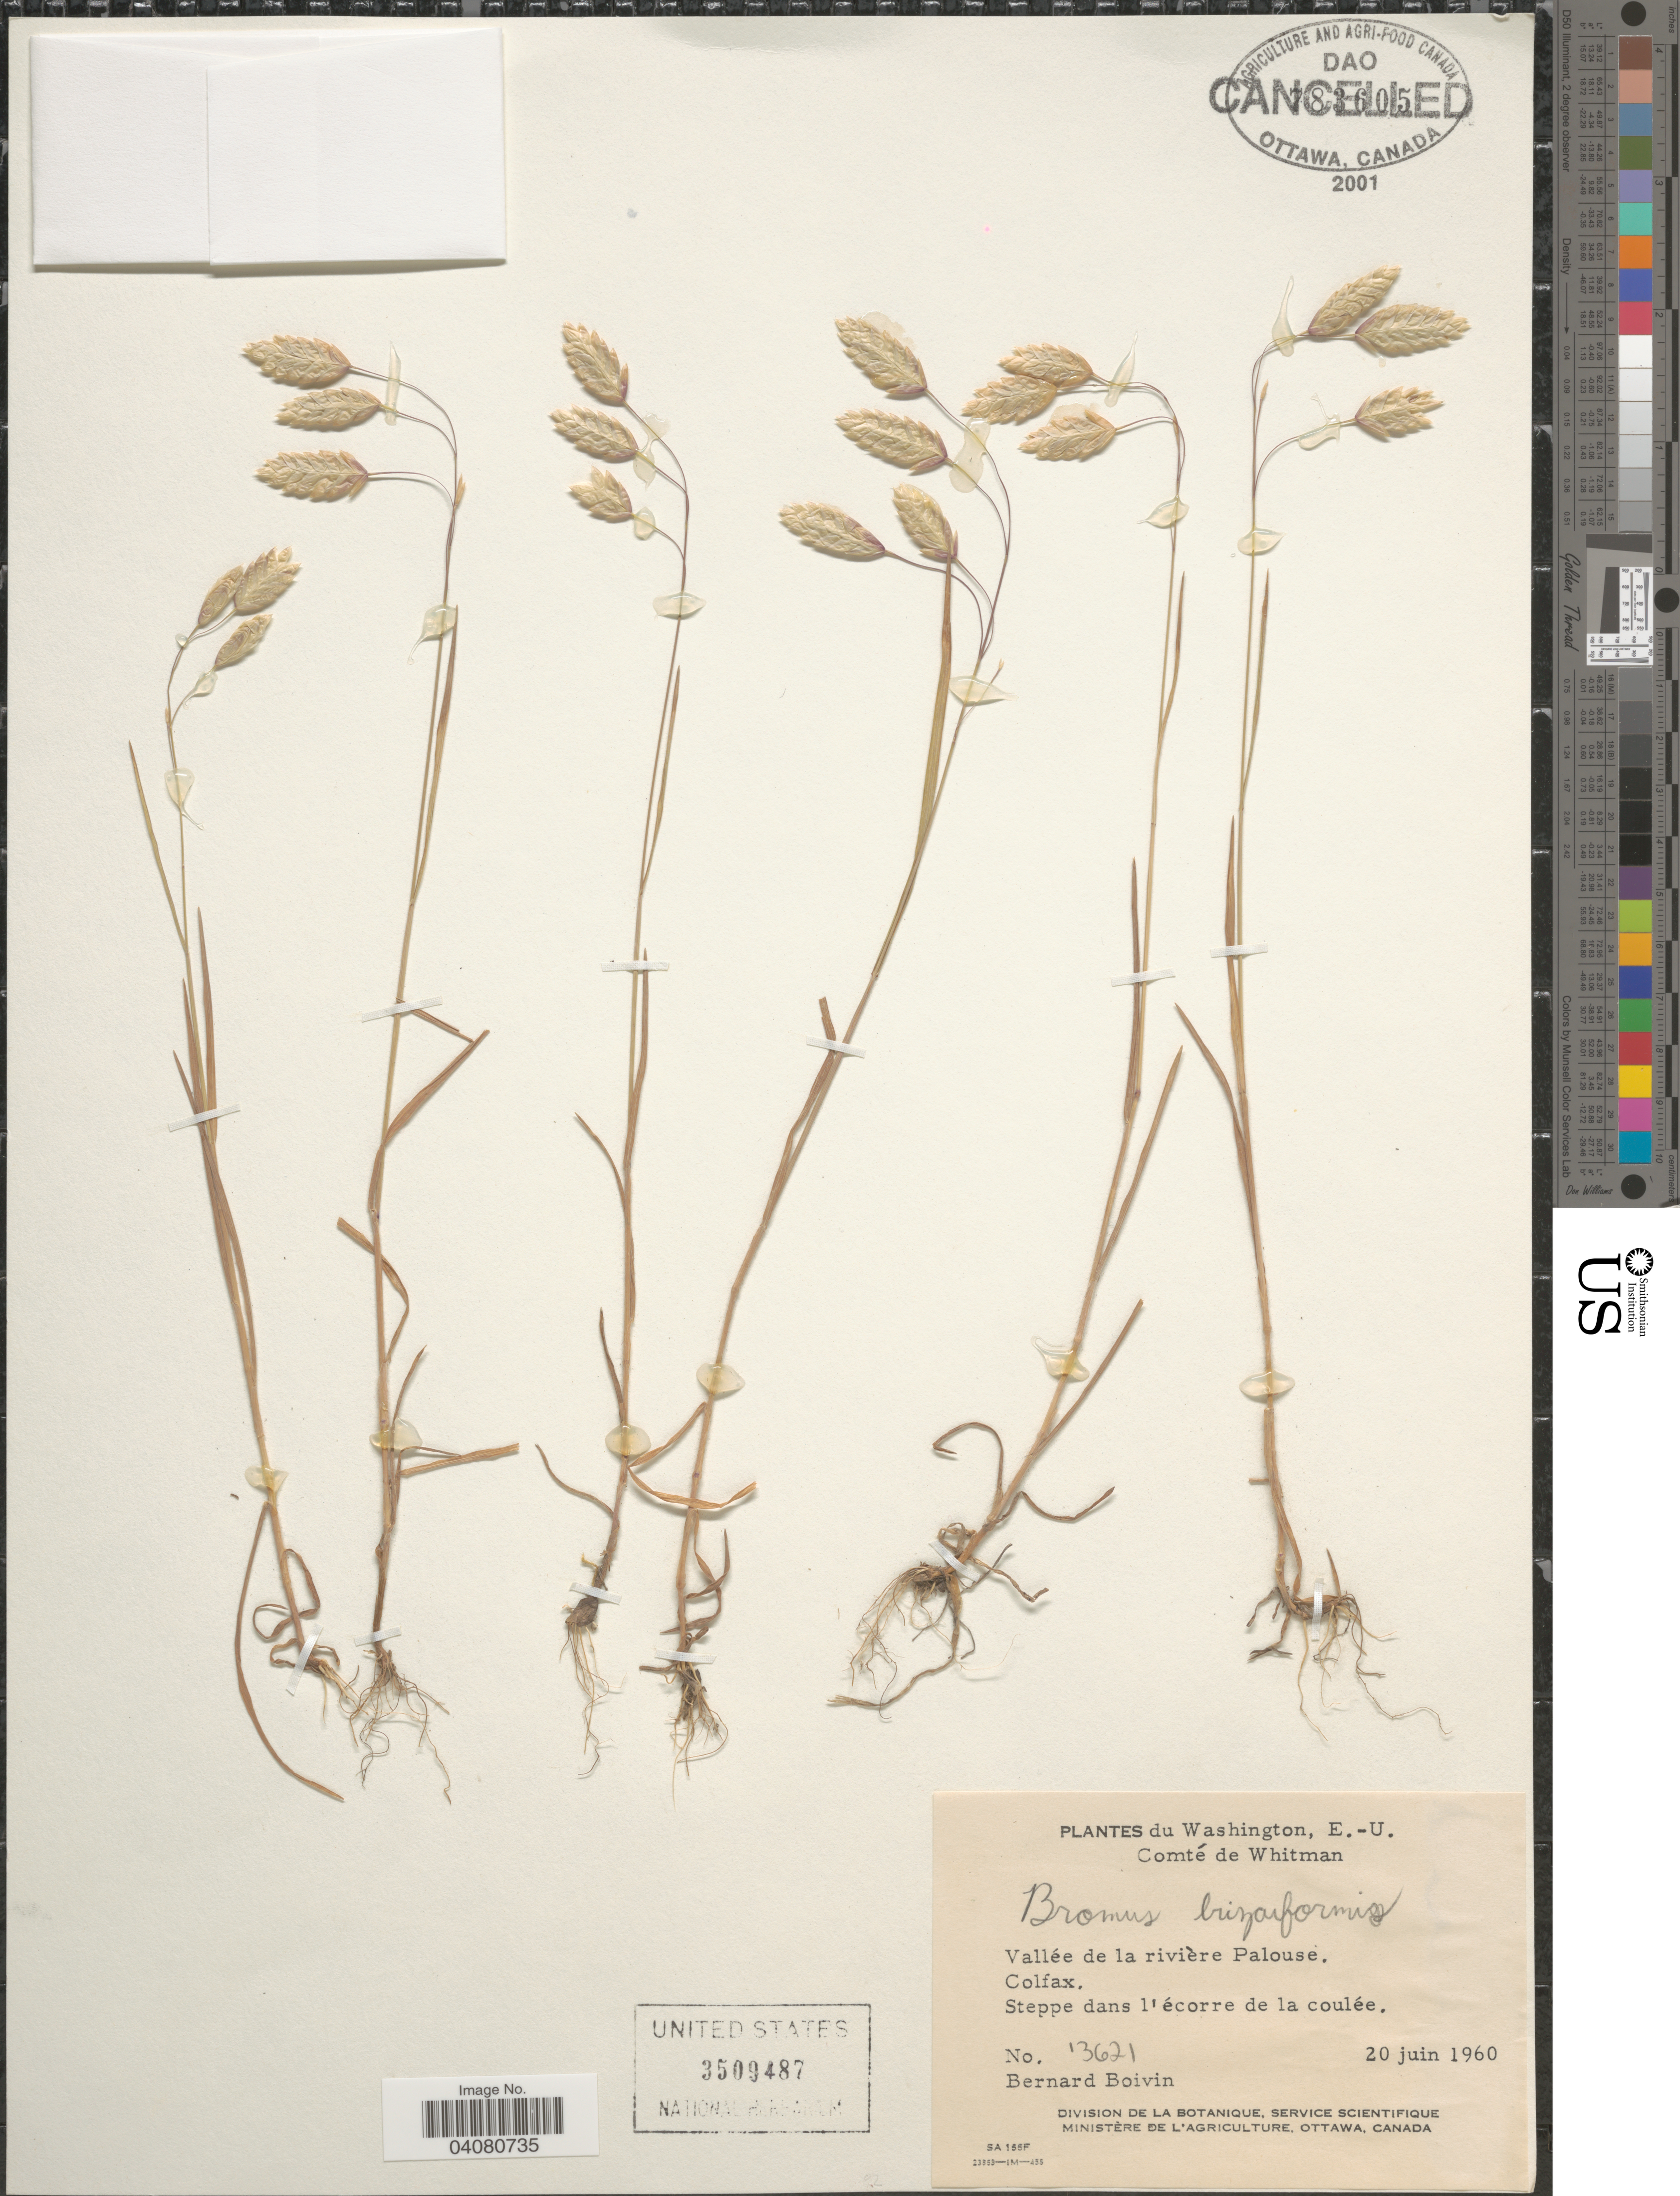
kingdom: Plantae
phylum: Tracheophyta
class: Liliopsida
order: Poales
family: Poaceae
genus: Bromus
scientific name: Bromus briziformis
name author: Fisch. & C.A. Mey.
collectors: J. R. B. Boivin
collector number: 13621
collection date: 1960-06-20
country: United States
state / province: Washington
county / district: Whitman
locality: E.-U. Comté de Whitman. Vallée de la rivière Palouse. Colfax. Steppe dans l'écorre de la coulée.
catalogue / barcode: US 3509487